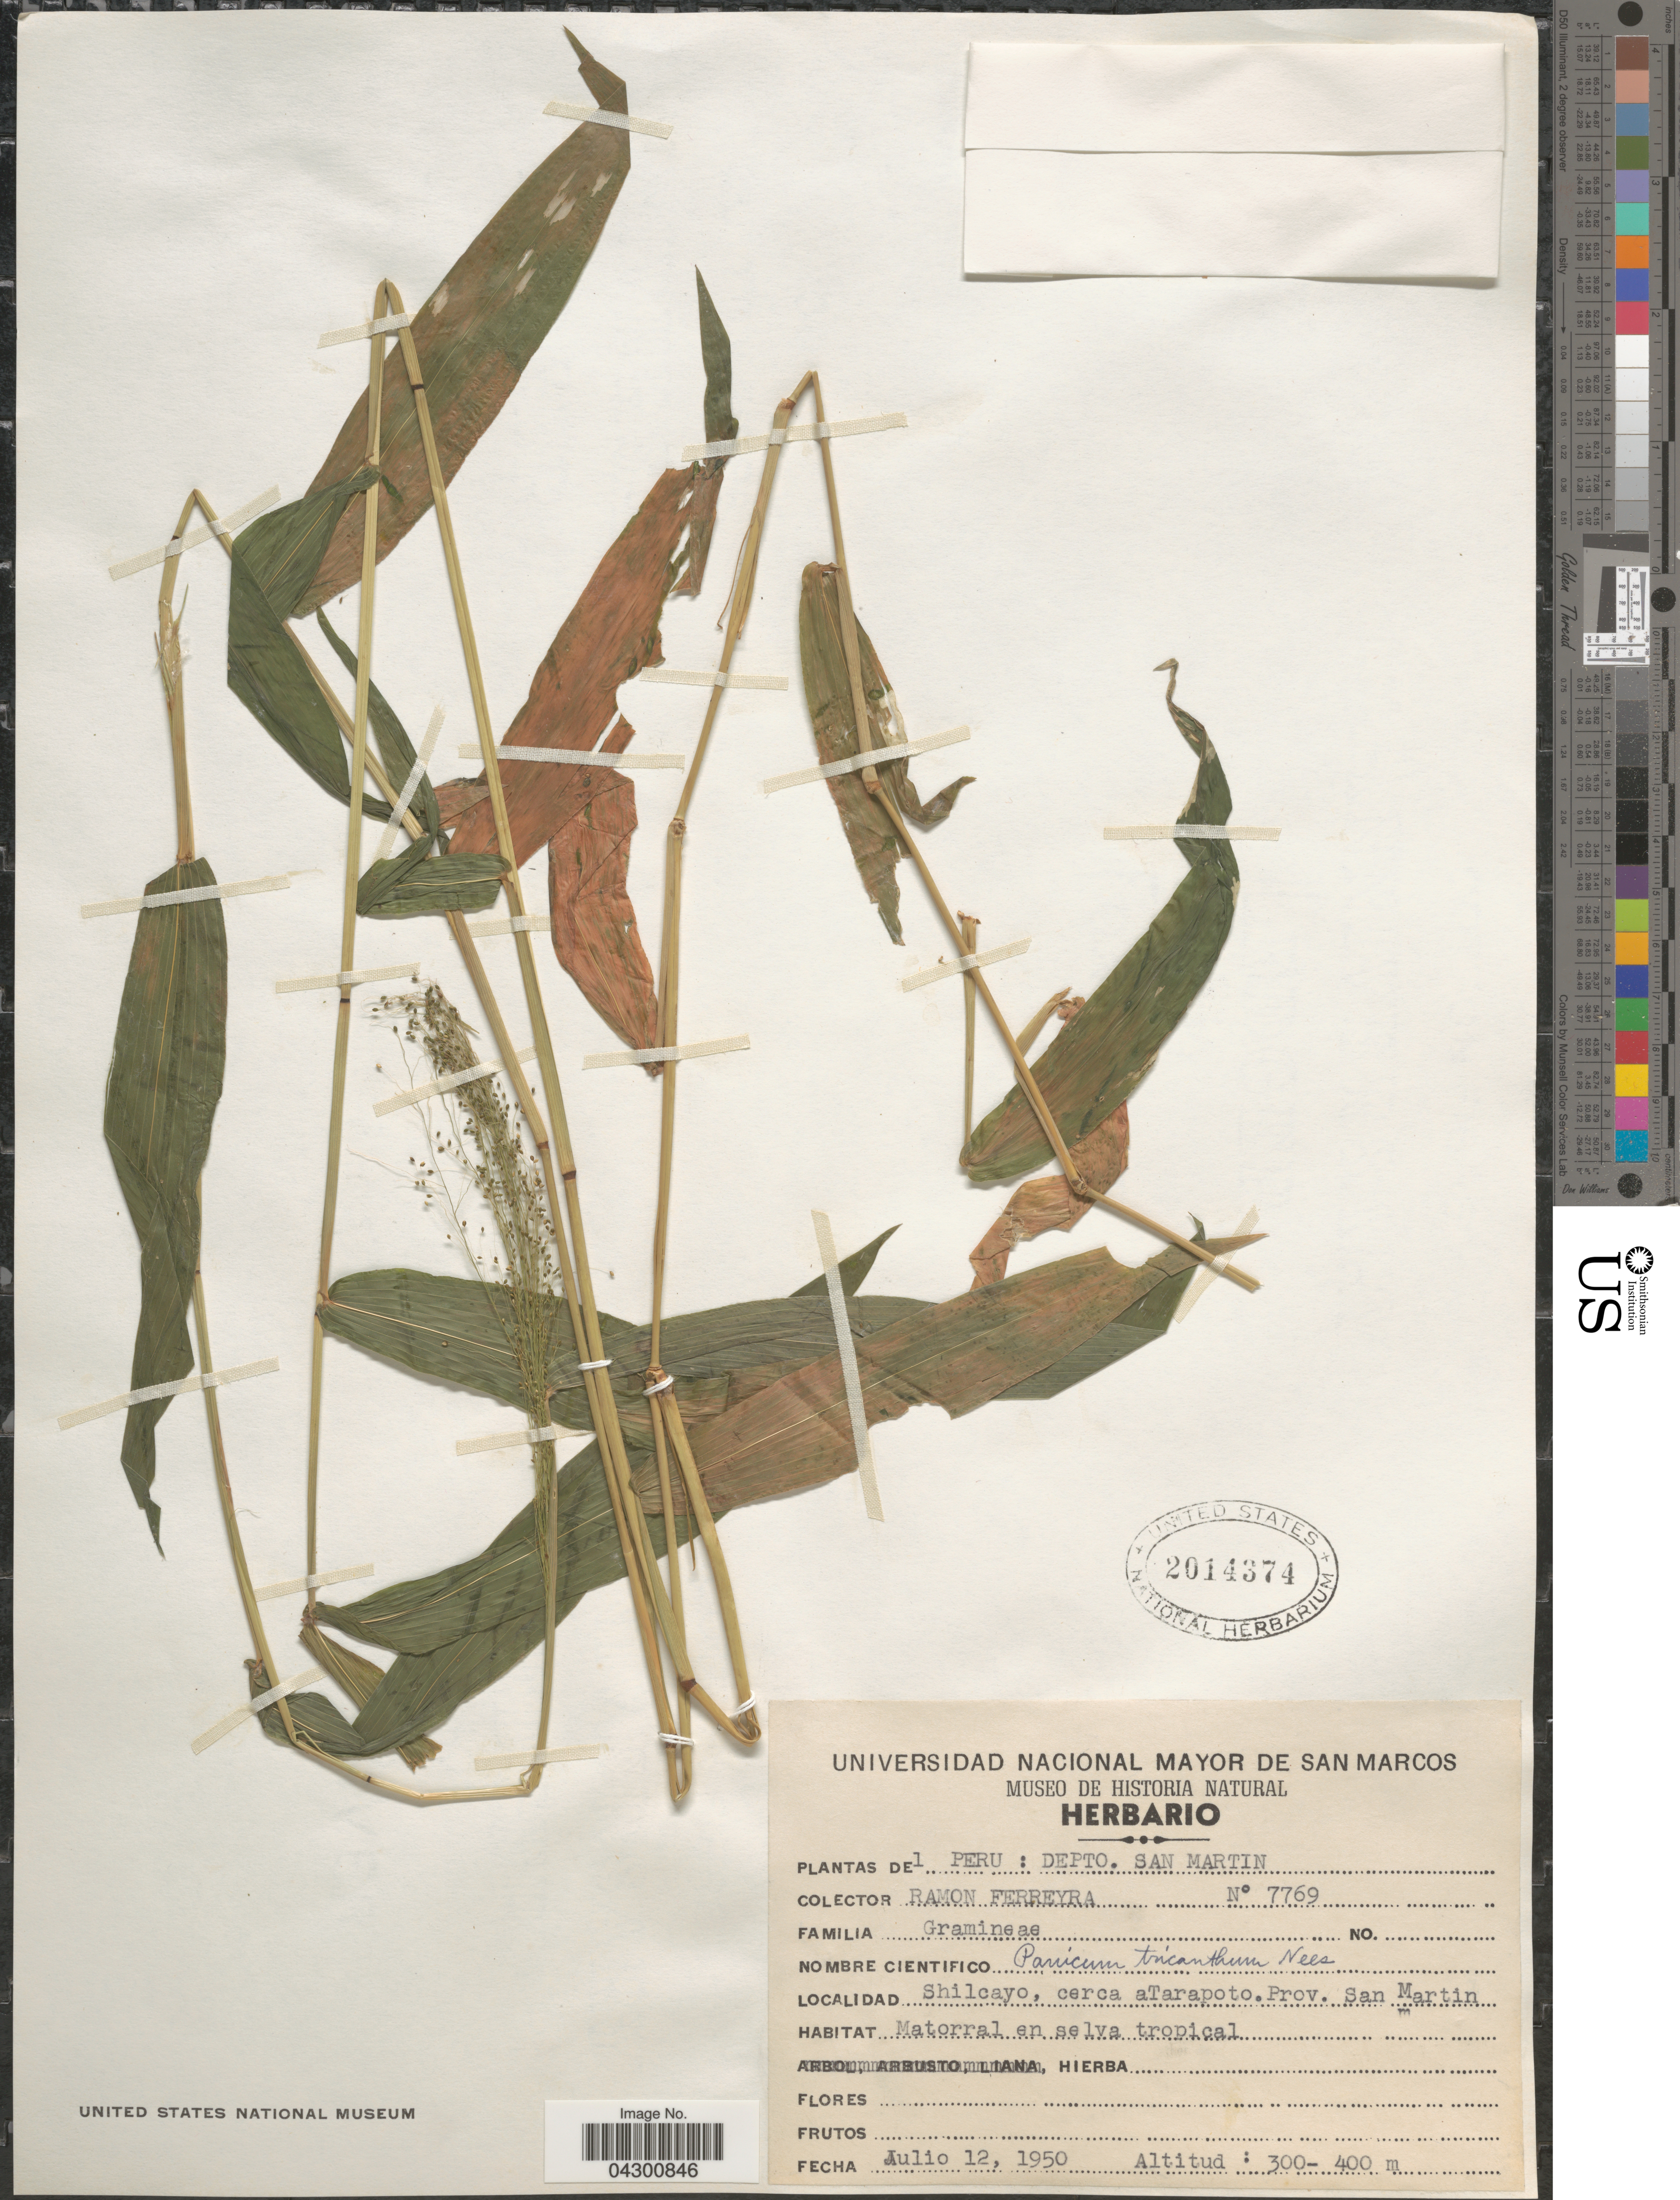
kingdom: Plantae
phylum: Tracheophyta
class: Liliopsida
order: Poales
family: Poaceae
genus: Panicum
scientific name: Panicum trichanthum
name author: Nees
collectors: R. A. Ferreyra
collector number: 7769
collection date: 1950-07-12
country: Peru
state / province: San Martín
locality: Depto. San Martin. Shilcayo, cerca aTarapoto. Prov. San Martin.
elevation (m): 300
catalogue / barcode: US 2014374